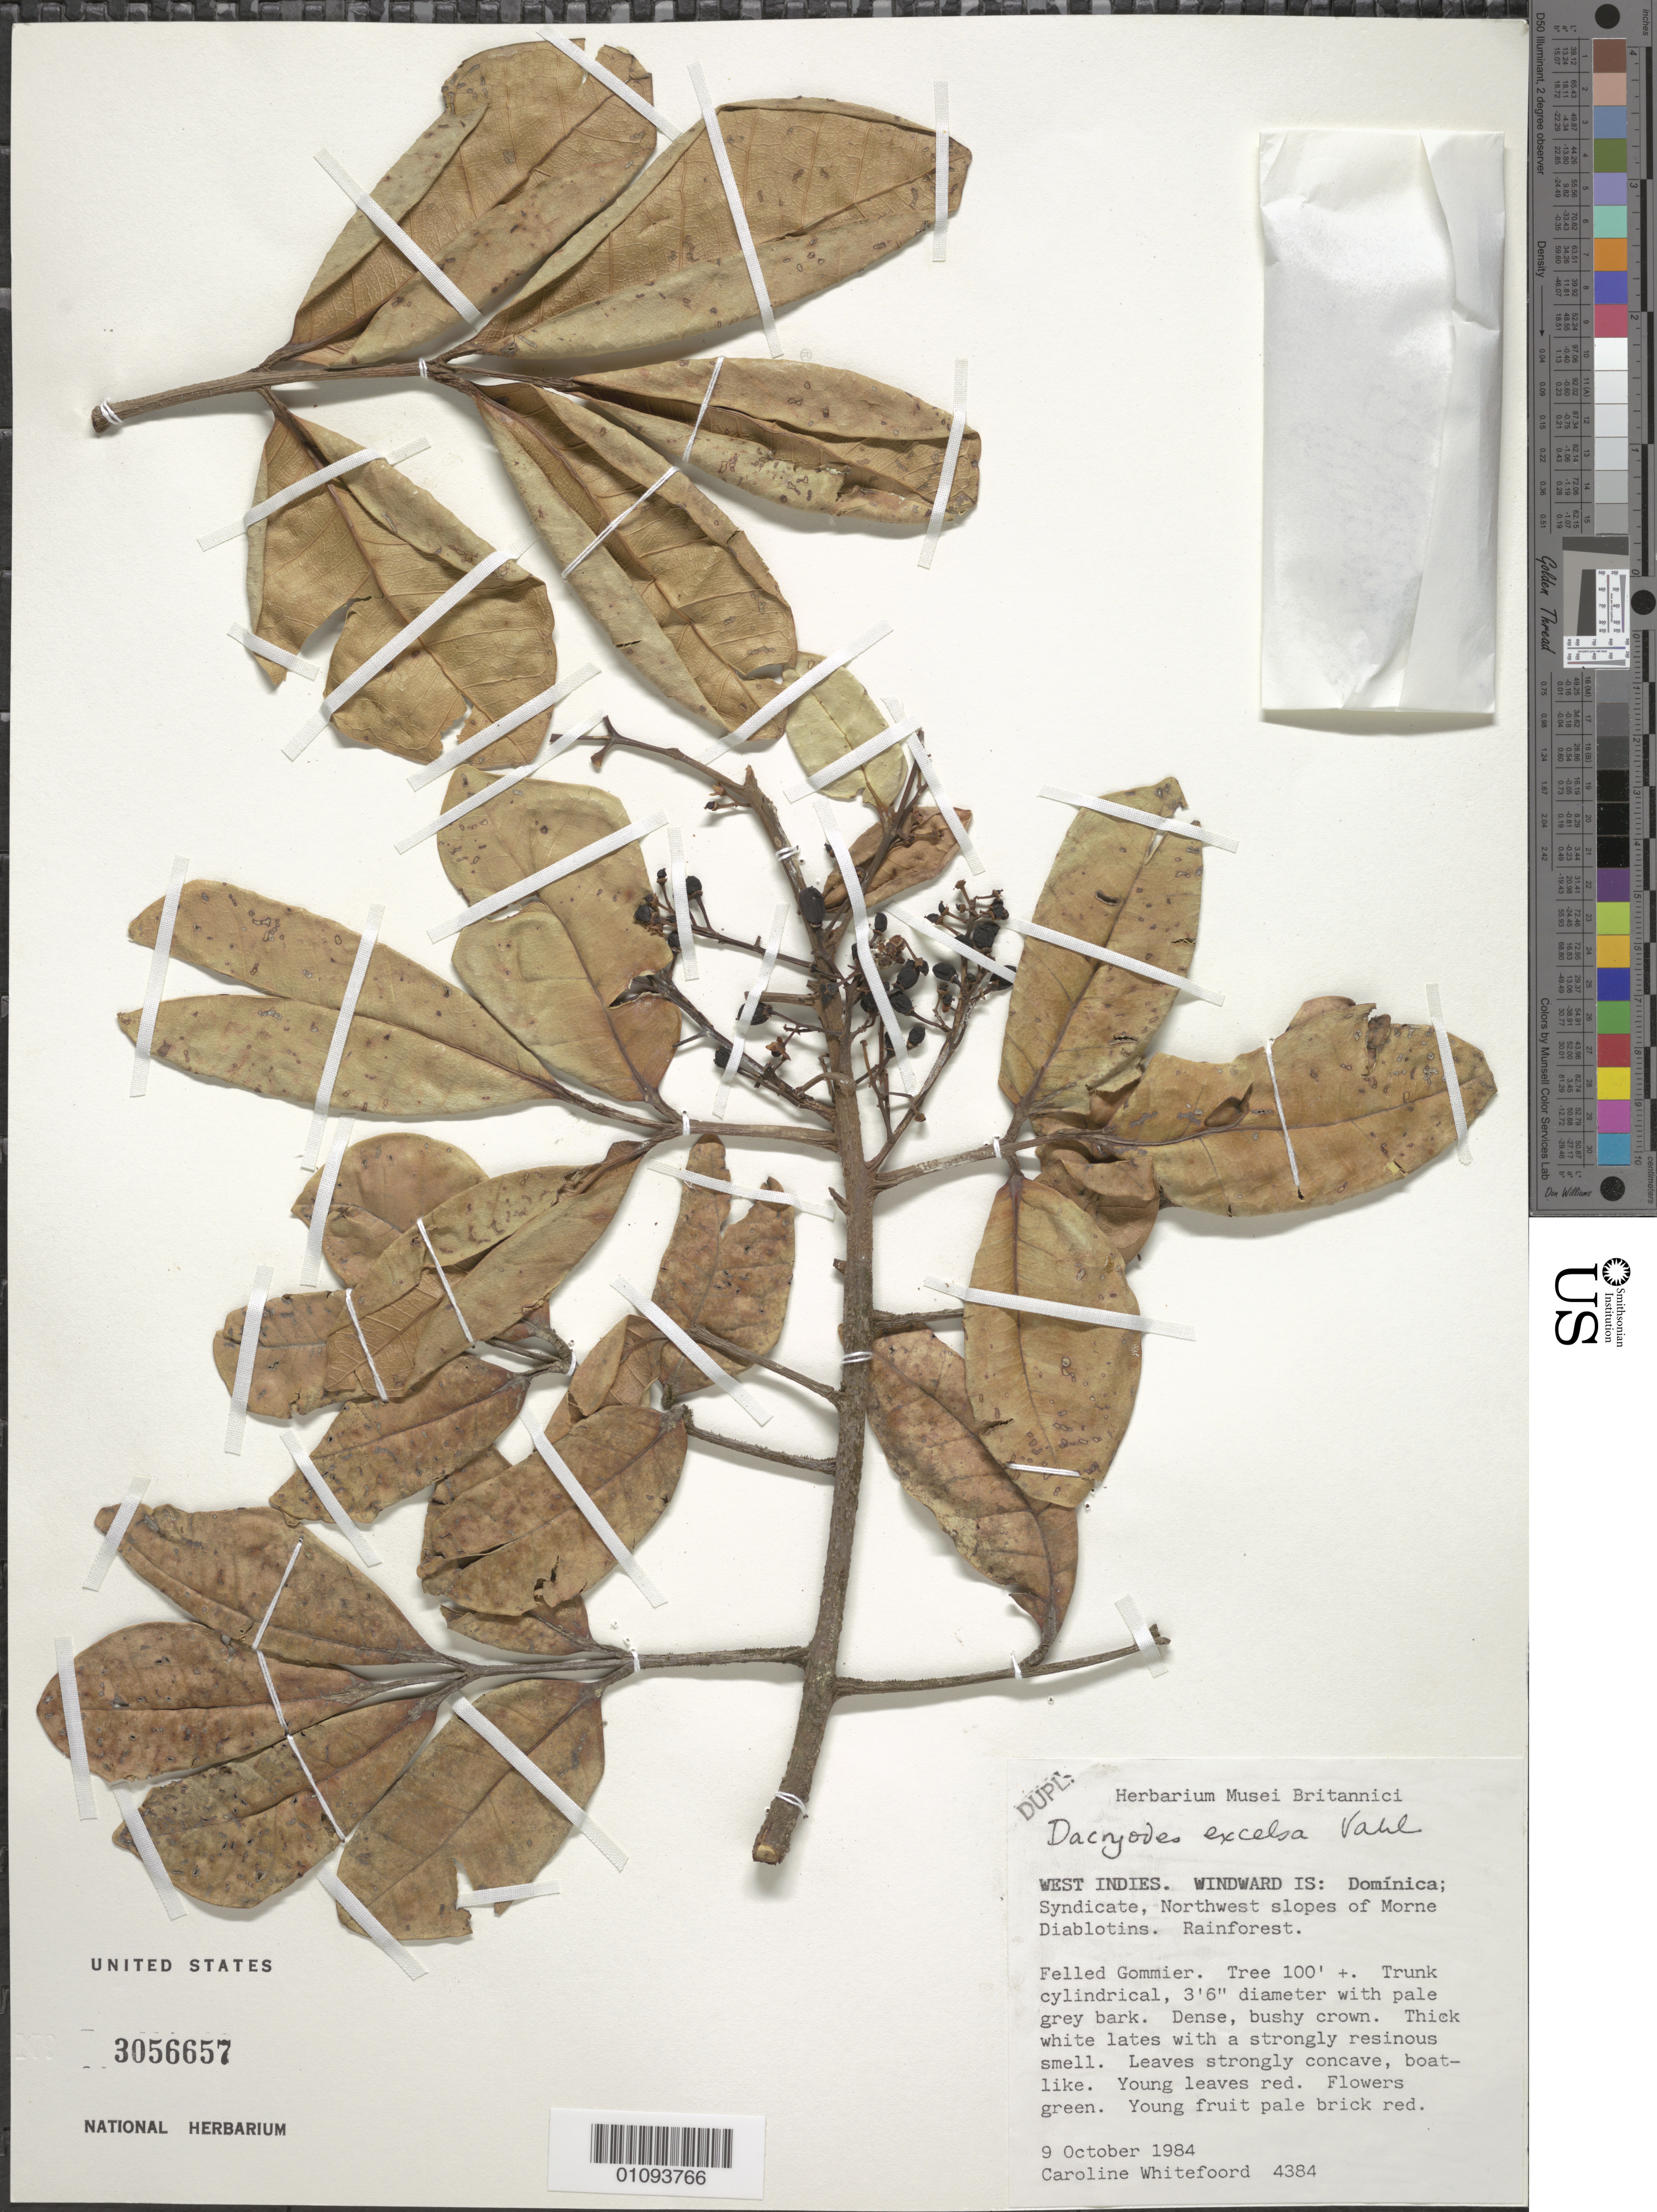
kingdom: Plantae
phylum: Tracheophyta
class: Magnoliopsida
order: Sapindales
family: Burseraceae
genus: Dacryodes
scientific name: Dacryodes excelsa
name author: Vahl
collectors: C. Whitefoord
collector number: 4384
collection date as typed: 09 Oct 1984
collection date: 1984-10-09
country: Dominica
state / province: St. Andrew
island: Dominica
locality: Syndicate, NW slopes of Morne Diablotins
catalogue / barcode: US 3056657